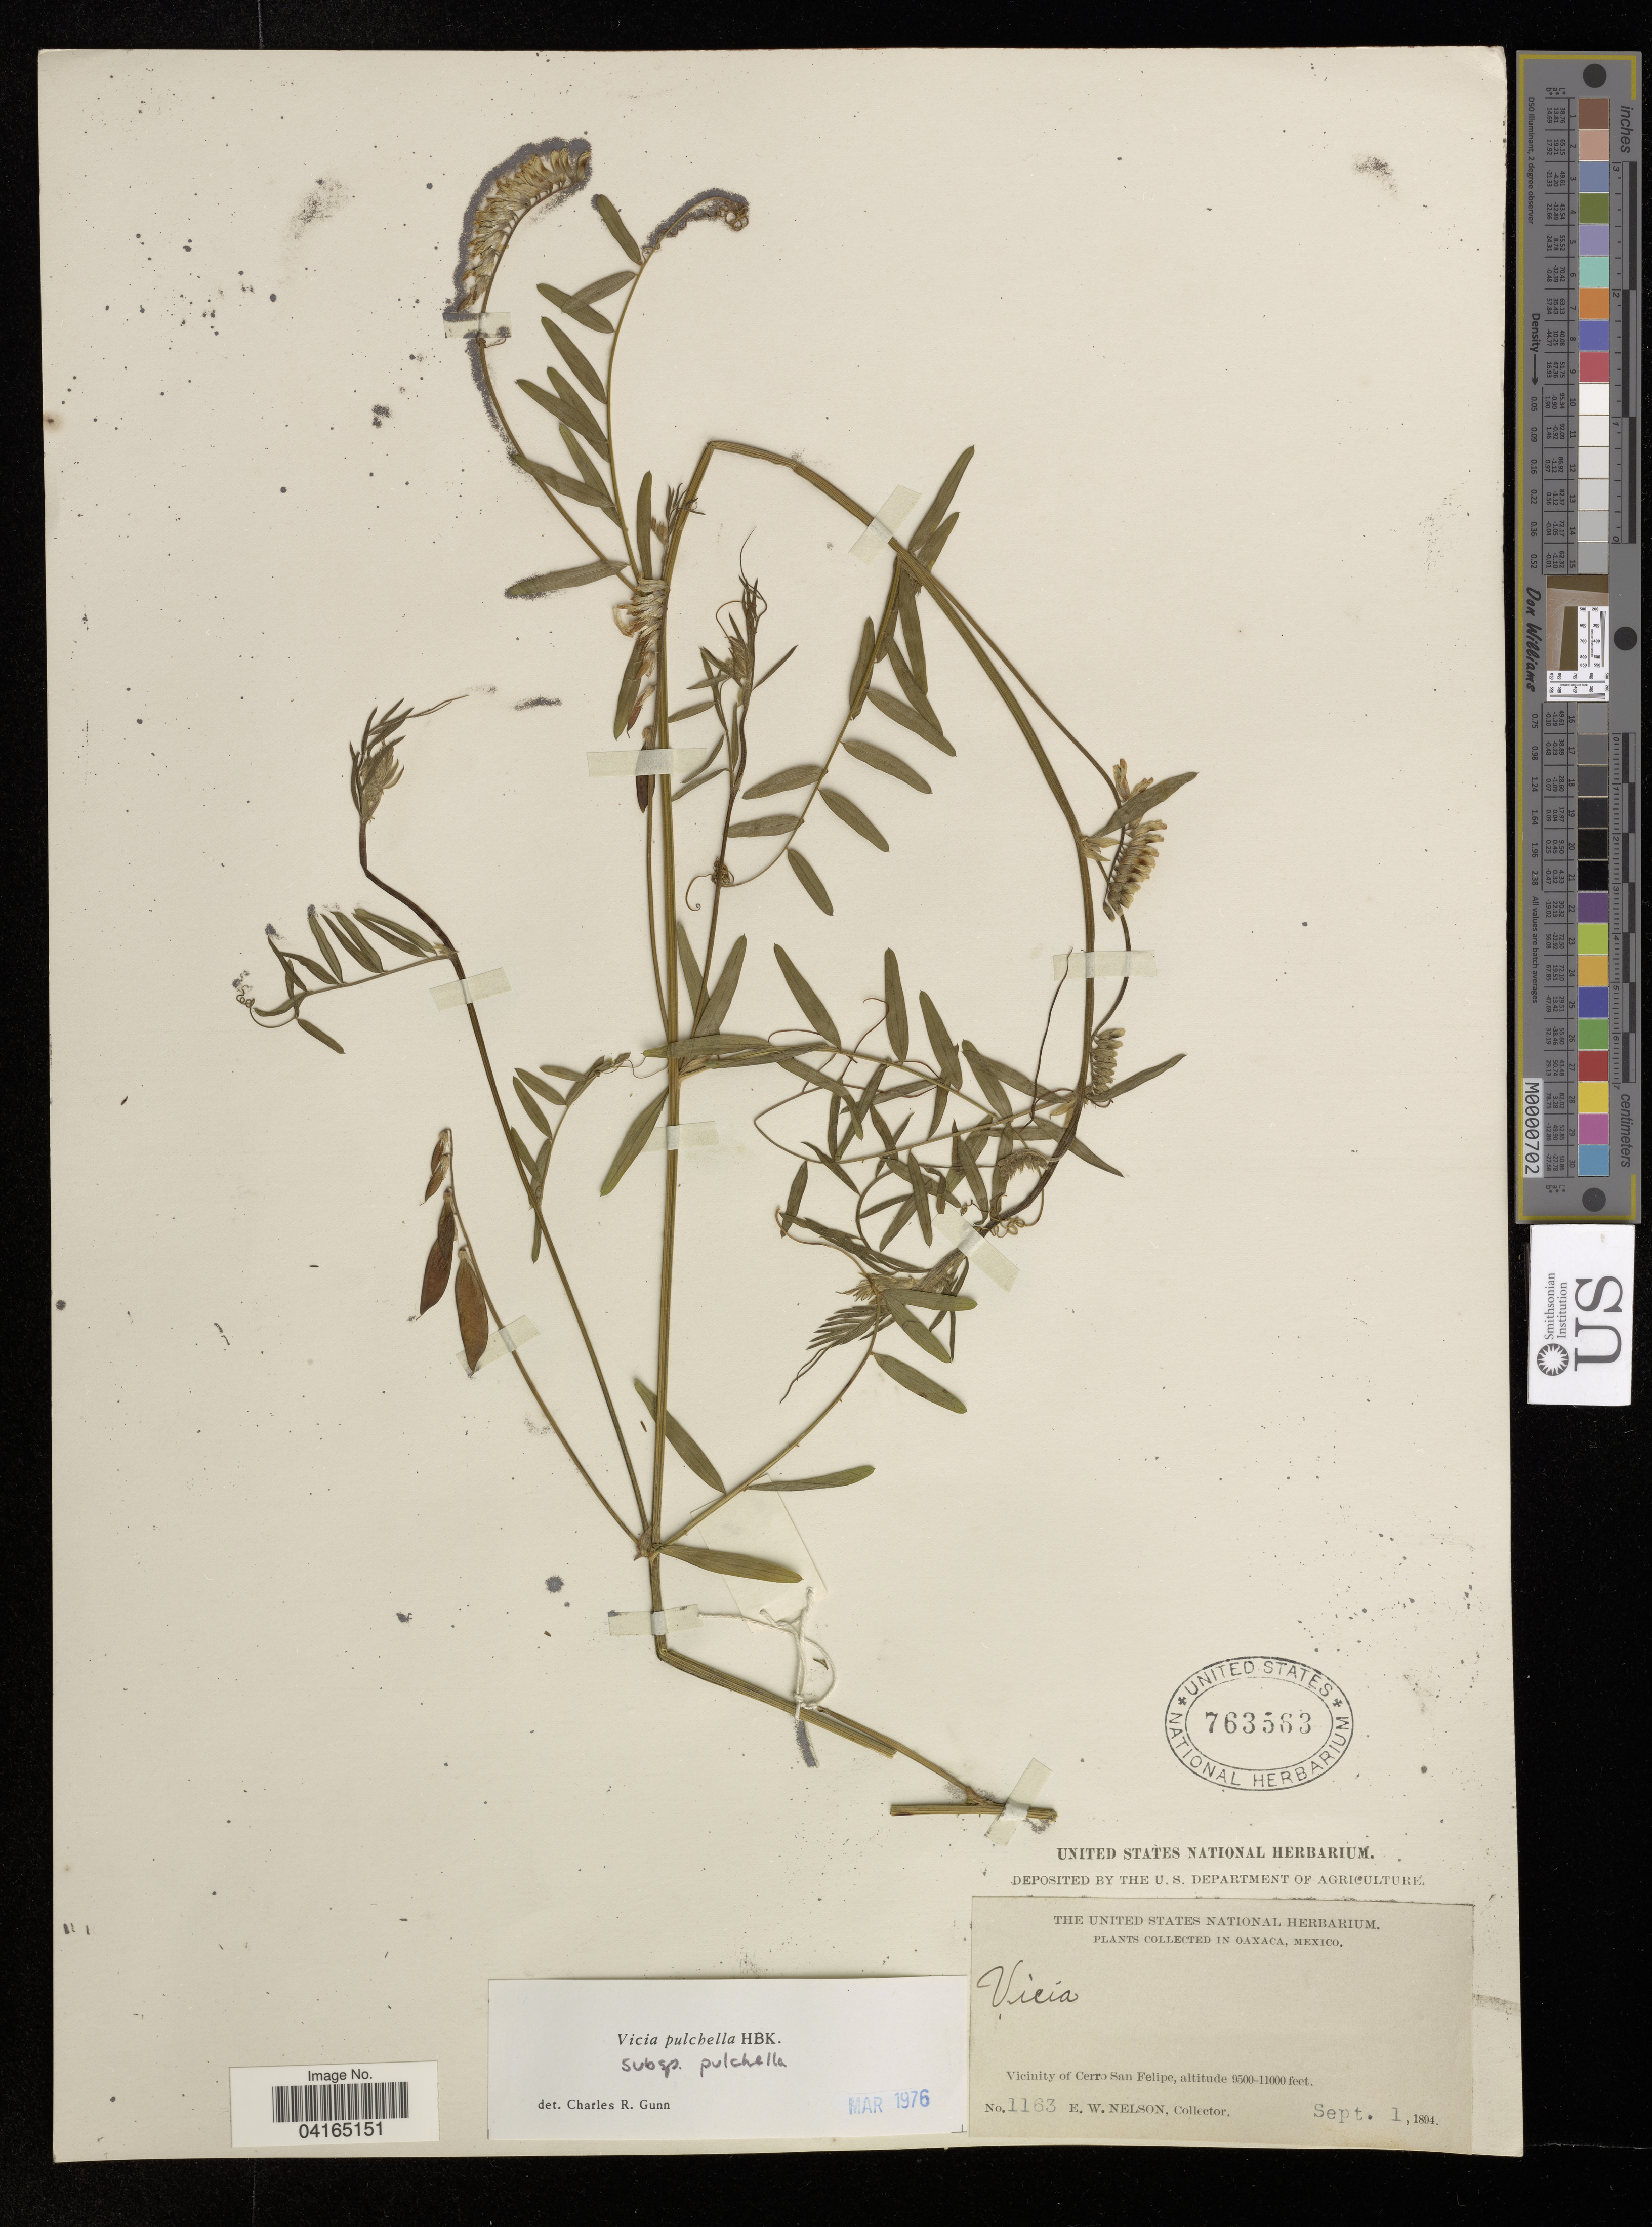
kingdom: Plantae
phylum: Tracheophyta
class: Magnoliopsida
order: Fabales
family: Fabaceae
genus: Vicia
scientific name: Vicia pulchella subsp. pulchella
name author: Kunth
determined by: Hechenleitner, Paulina, RBG Edinburgh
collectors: E. W. Nelson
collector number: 1163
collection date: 1894-09-01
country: Mexico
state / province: Oaxaca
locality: Vicinity of Cerro San Felipe.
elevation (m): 2896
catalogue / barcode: US 763563